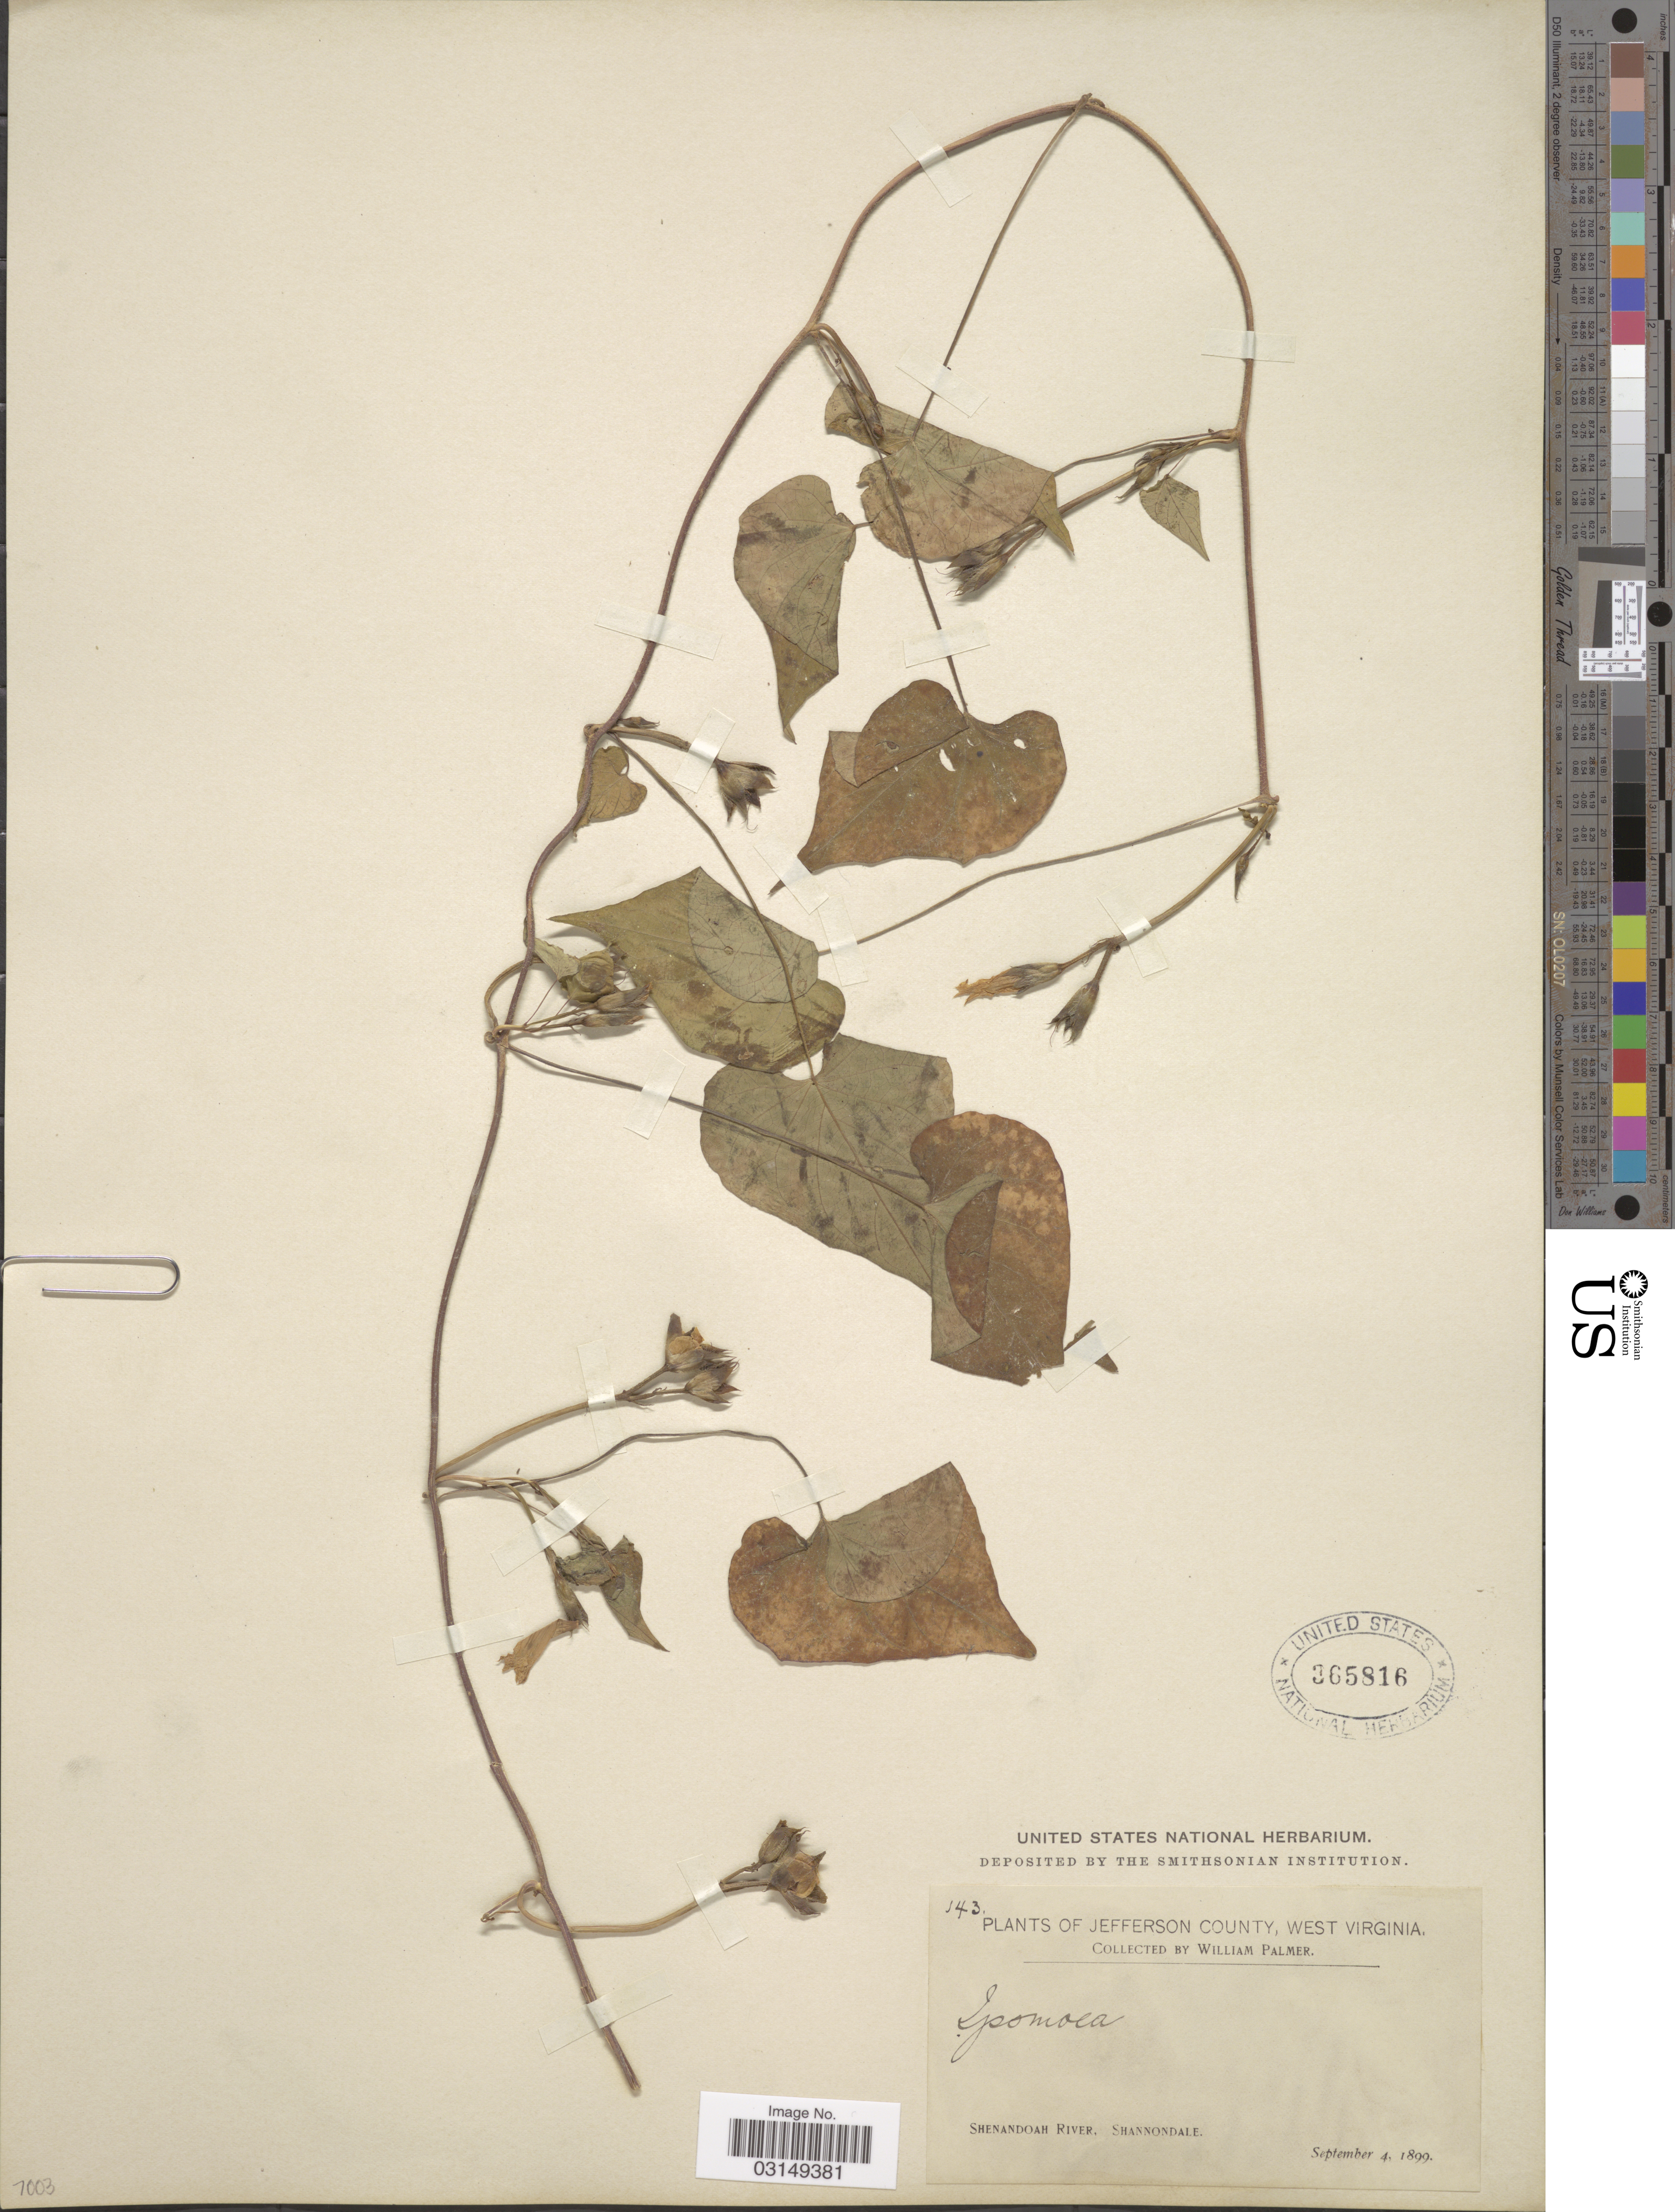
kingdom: Plantae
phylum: Tracheophyta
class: Magnoliopsida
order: Solanales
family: Convolvulaceae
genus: Ipomoea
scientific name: Ipomoea sp.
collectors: W. Palmer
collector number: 143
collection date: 1899-09-04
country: United States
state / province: West Virginia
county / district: Jefferson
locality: Jefferson County. Shenandoah River, Shannondale.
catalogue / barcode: US 365816